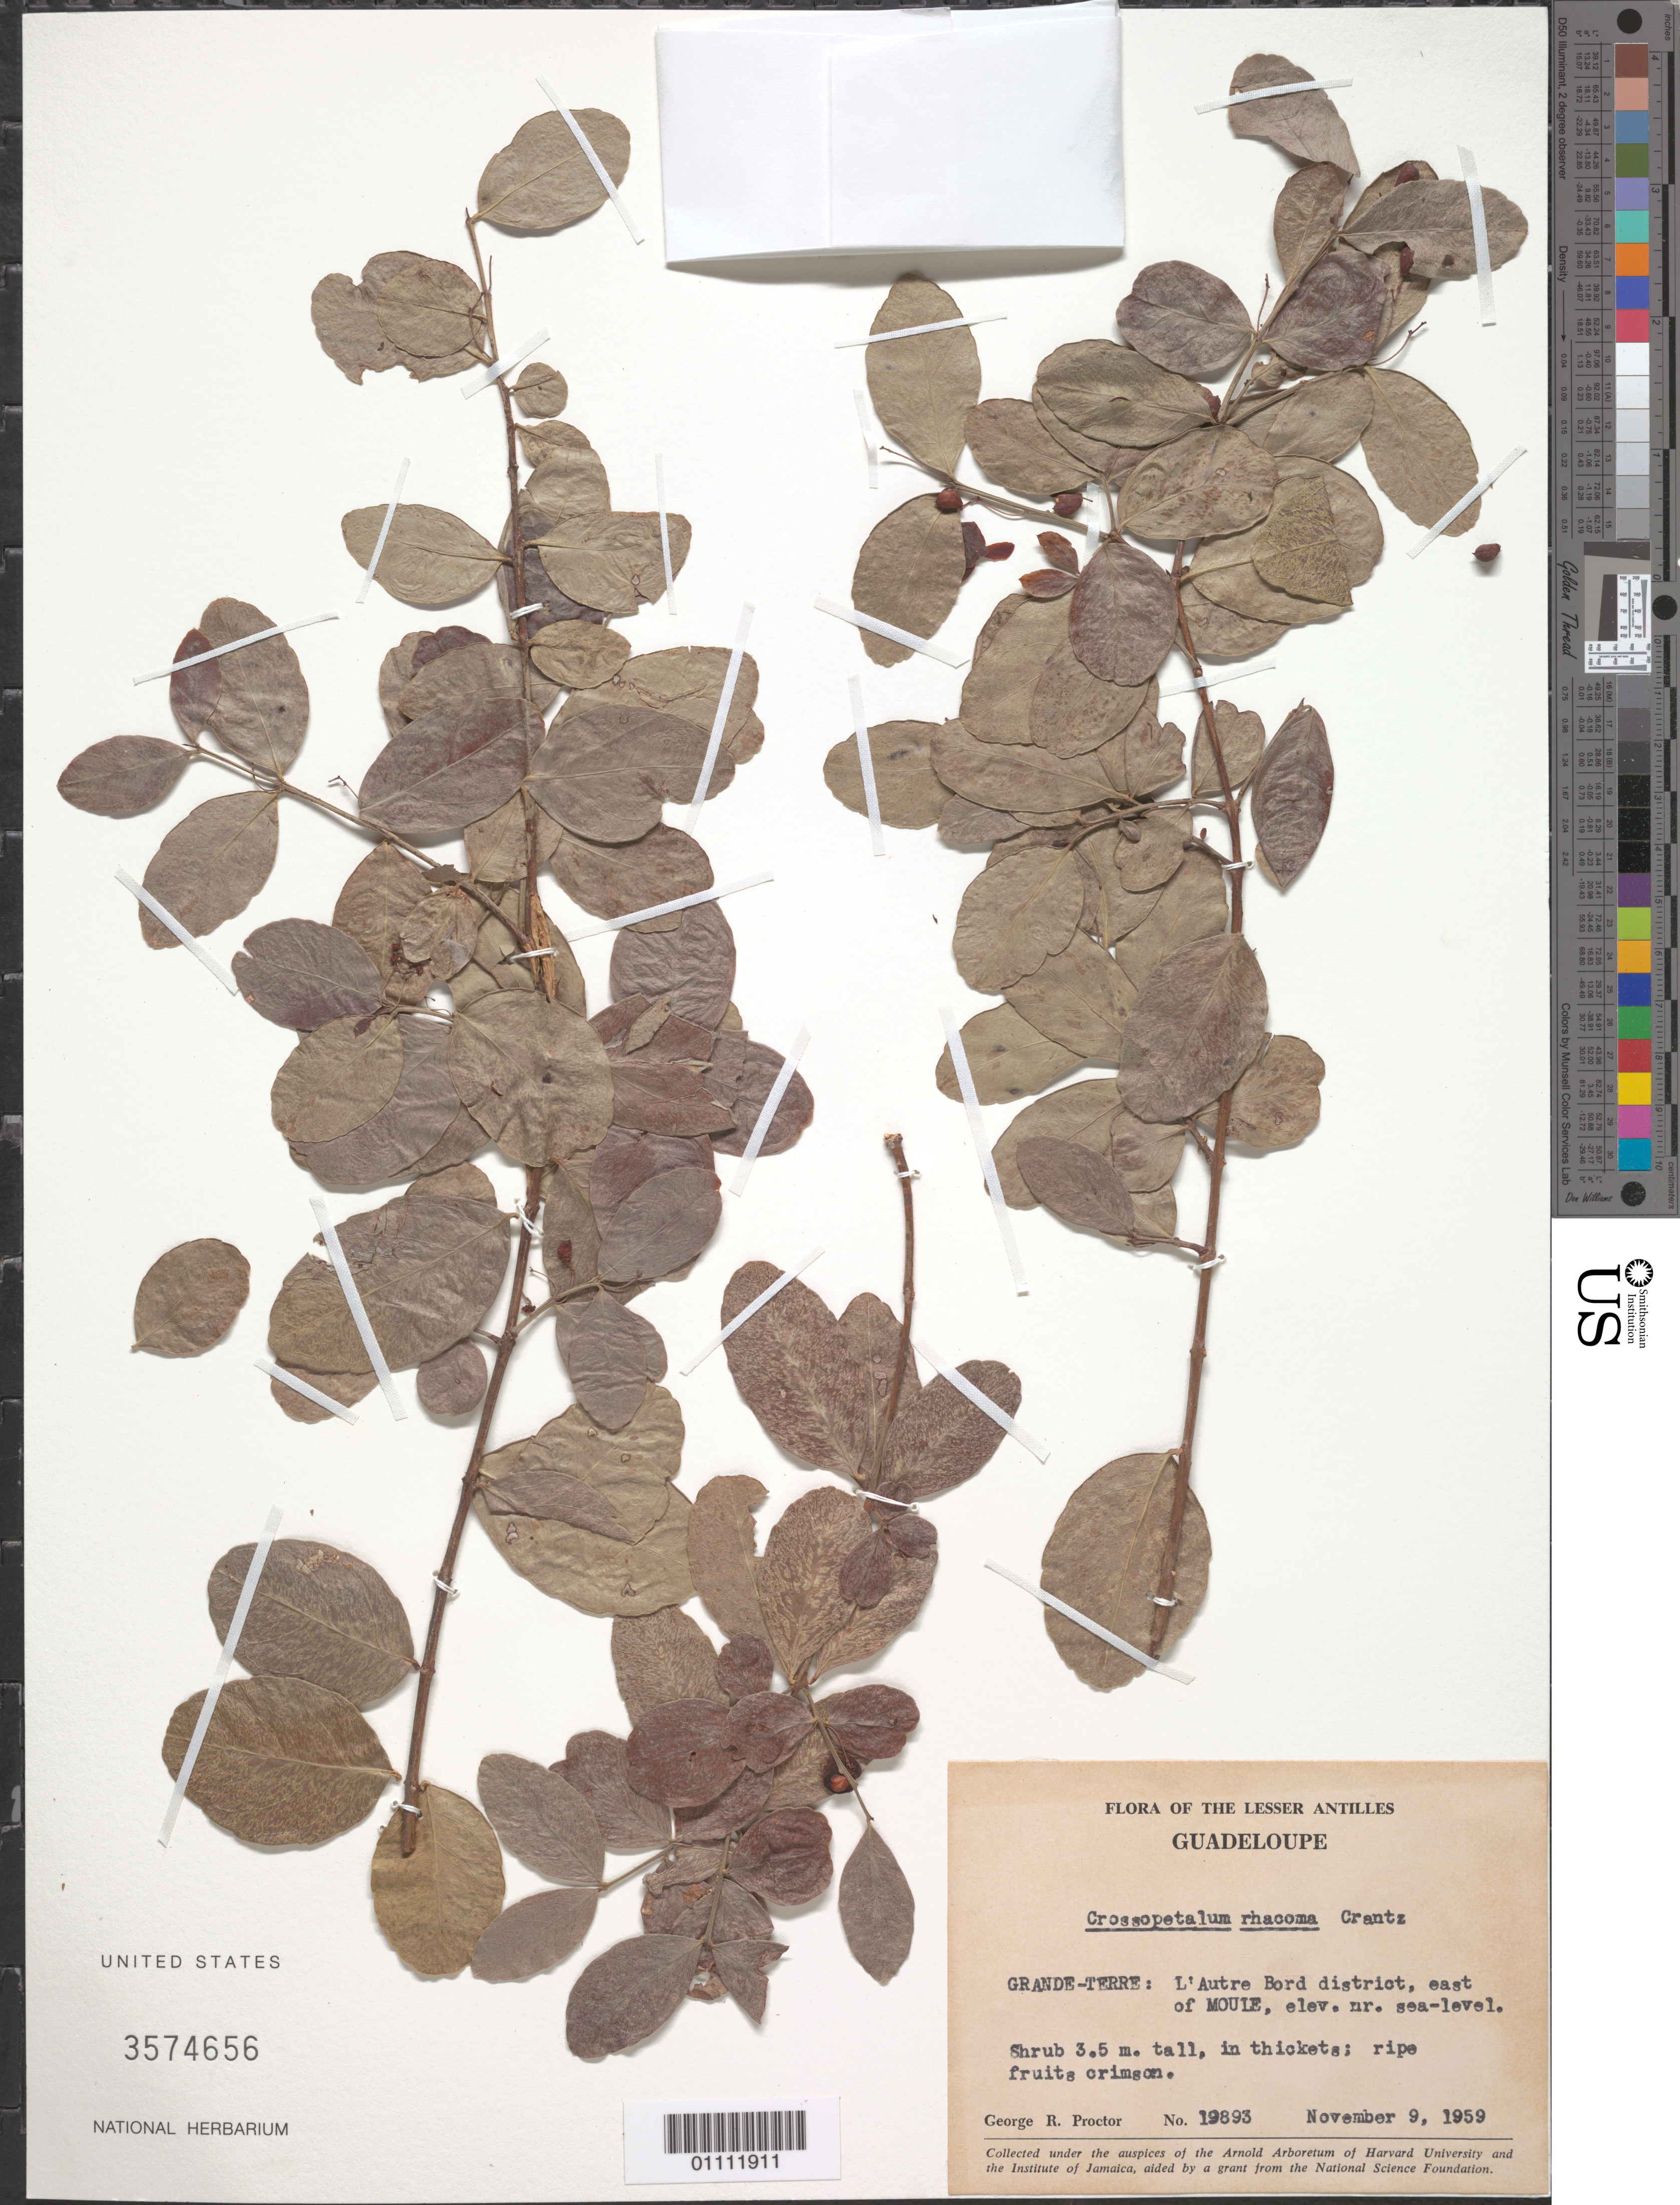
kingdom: Plantae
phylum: Tracheophyta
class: Magnoliopsida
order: Celastrales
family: Celastraceae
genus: Crossopetalum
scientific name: Crossopetalum rhacoma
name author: Crantz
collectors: G. R. Proctor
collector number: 19893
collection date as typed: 09 Nov 1959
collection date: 1959-11-09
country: Guadeloupe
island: Grande Terre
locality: L'Autre Bord district, E of Moule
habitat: In thickets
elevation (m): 0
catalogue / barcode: US 3574656